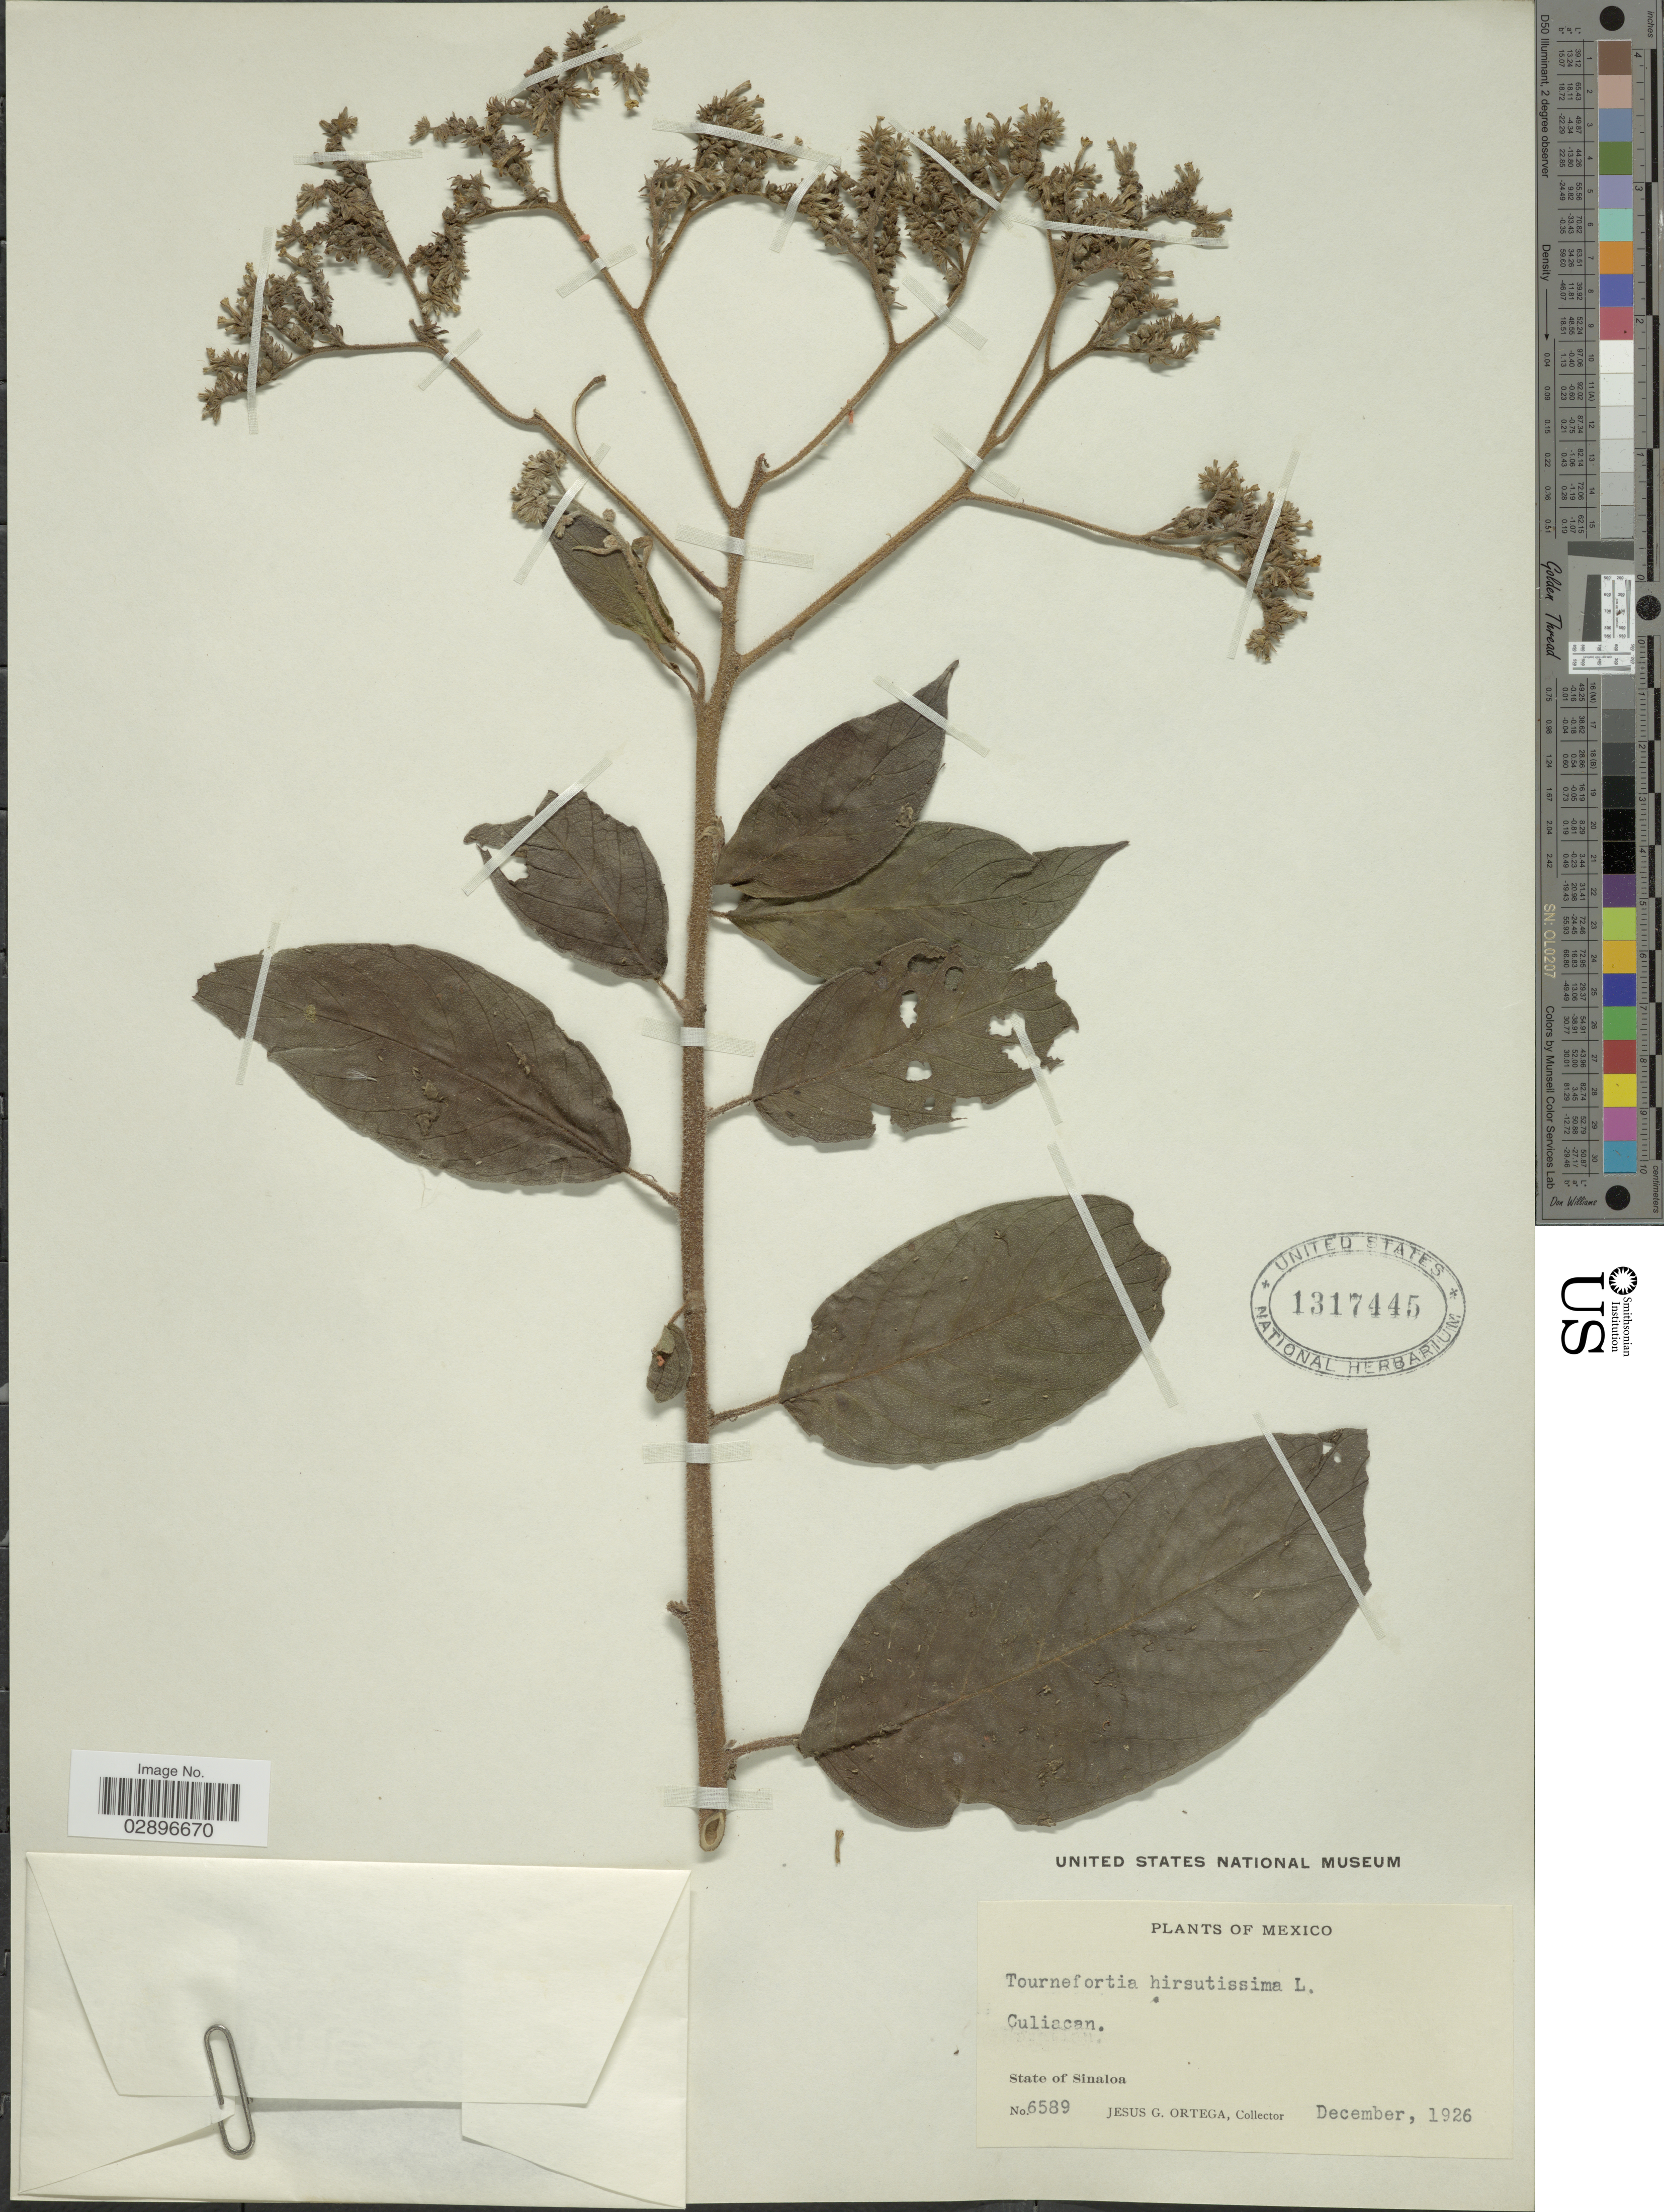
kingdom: Plantae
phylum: Tracheophyta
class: Magnoliopsida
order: Boraginales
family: Heliotropiaceae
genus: Tournefortia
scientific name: Tournefortia hirsutissima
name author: L.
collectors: J. Ortega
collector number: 6589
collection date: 1926-12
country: Mexico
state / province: Sinaloa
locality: Culiacan.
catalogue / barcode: US 1317445